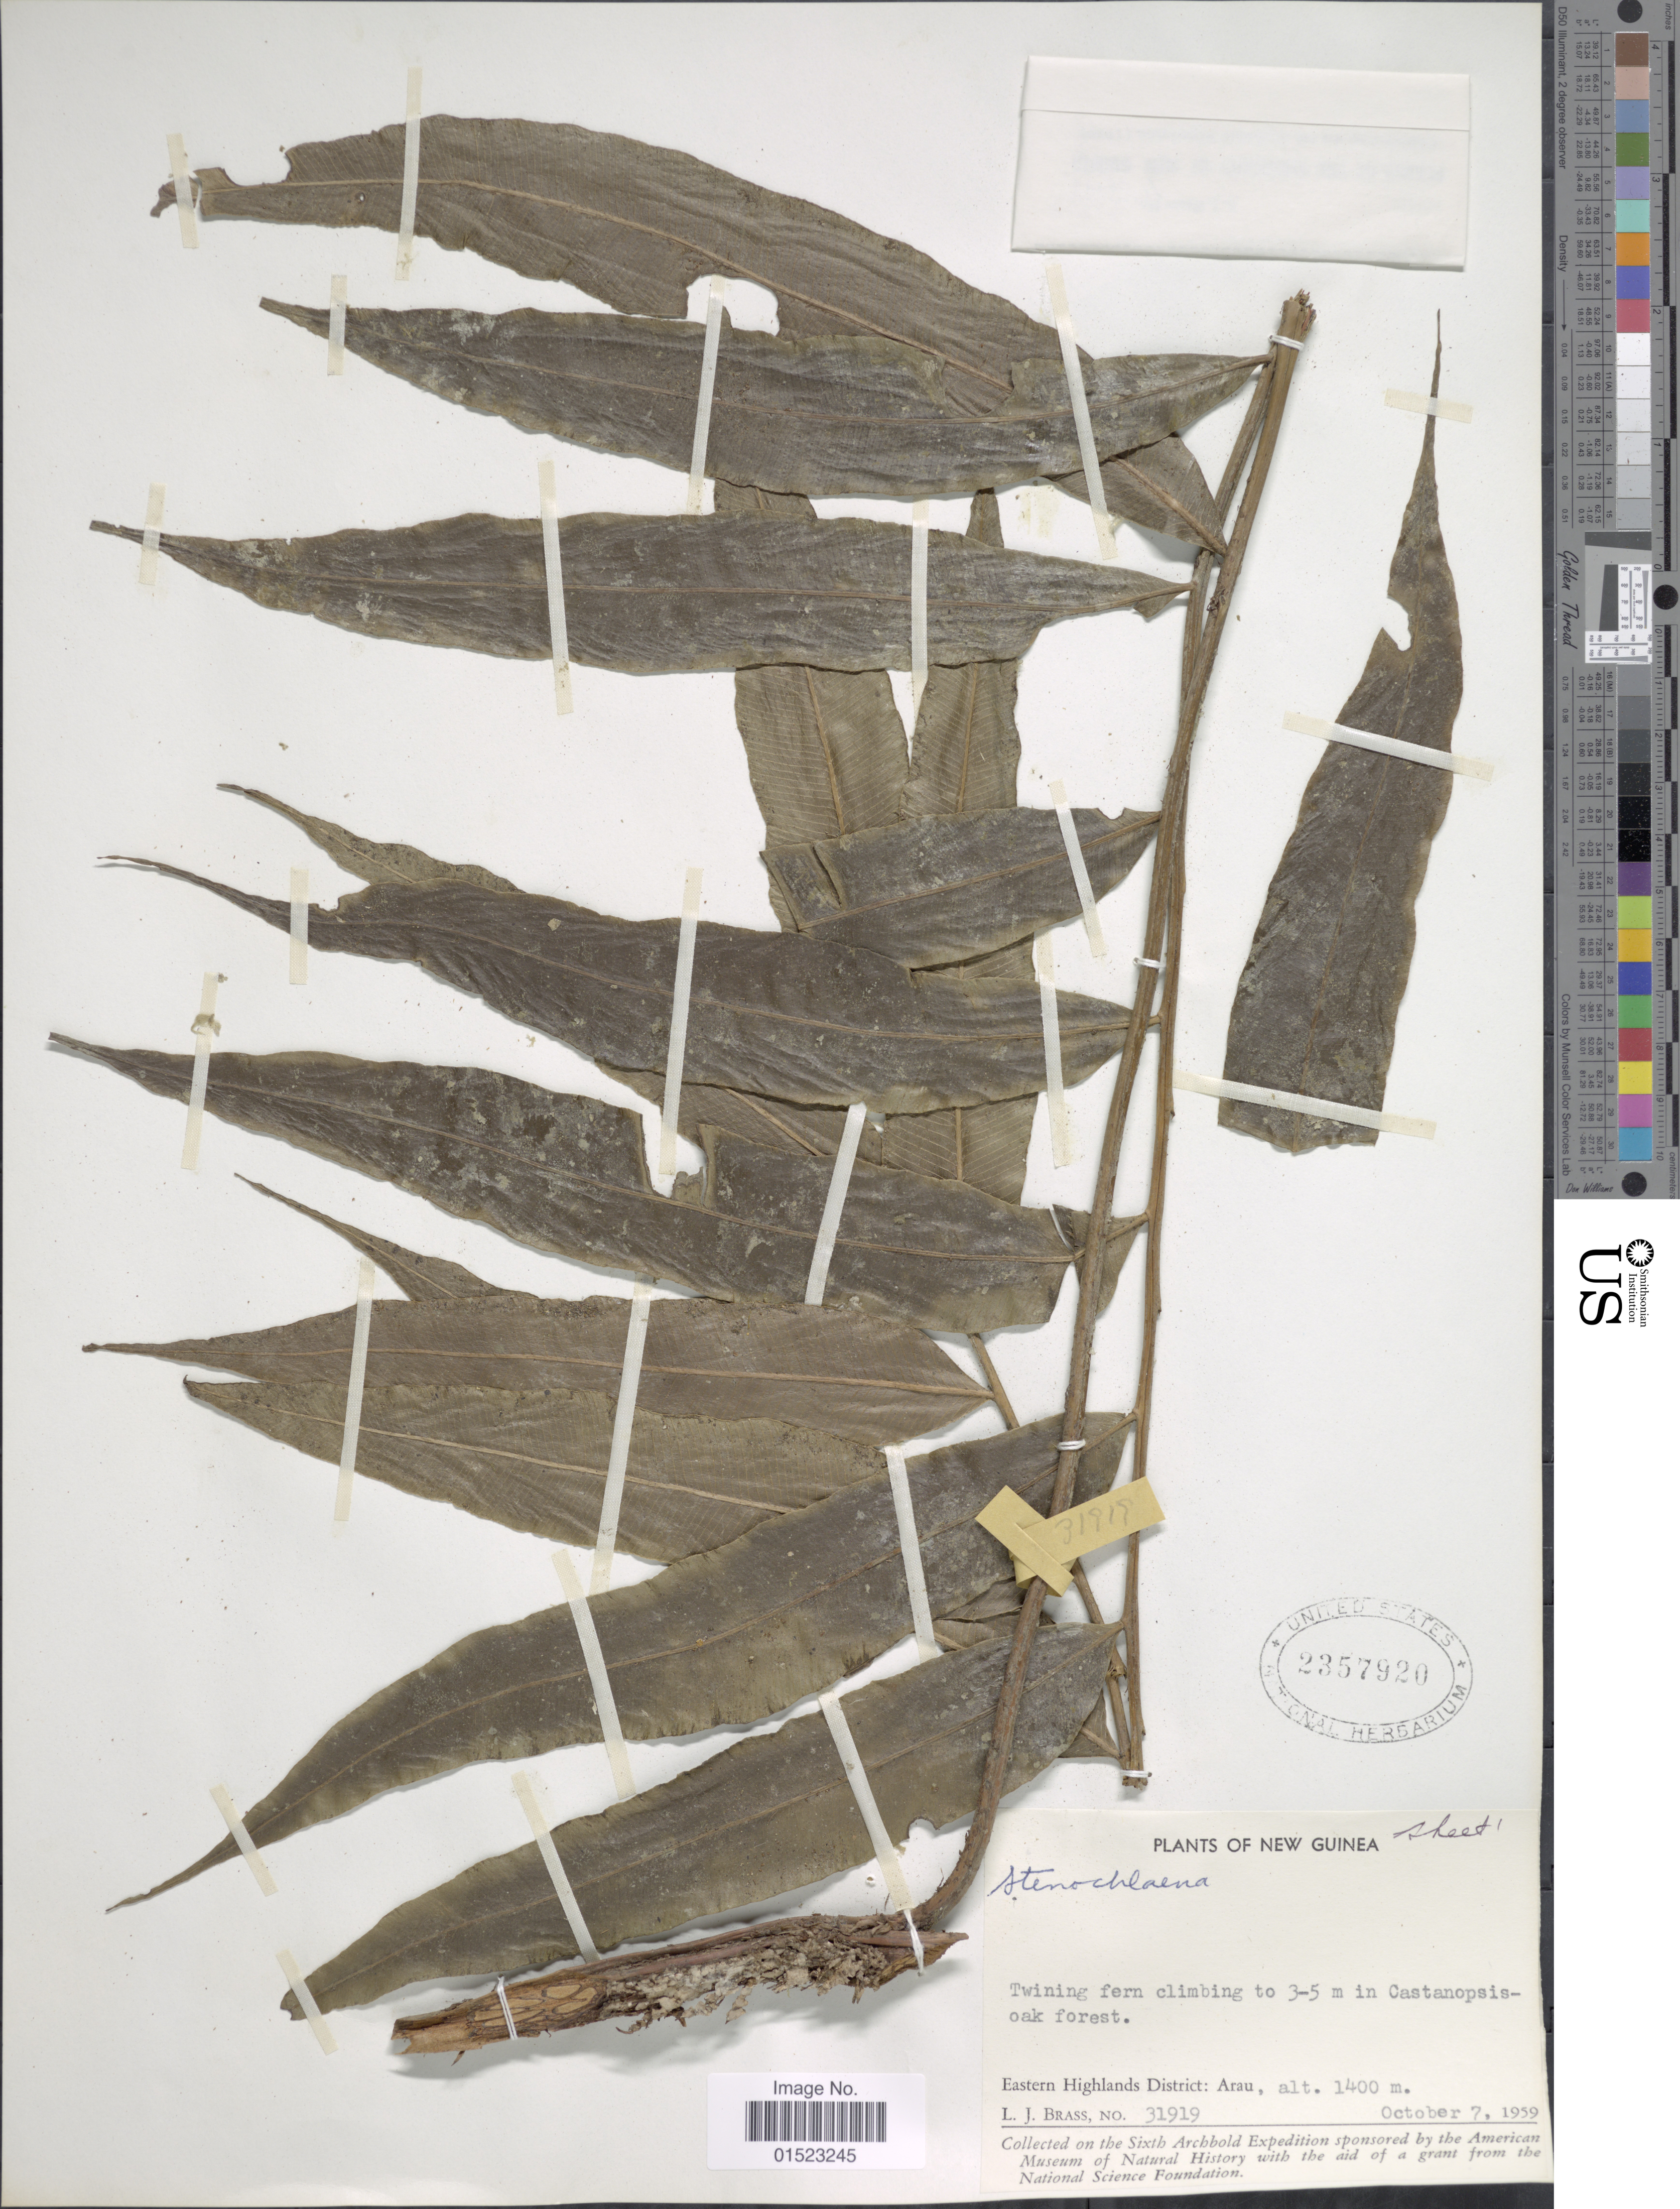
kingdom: Plantae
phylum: Tracheophyta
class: Polypodiopsida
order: Polypodiales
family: Blechnaceae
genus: Brainea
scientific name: Brainea sp.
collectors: L. J. Brass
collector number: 31919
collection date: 1959-10-07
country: Papua New Guinea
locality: Eastern Highlands District: Arau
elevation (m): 1400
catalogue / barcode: US 2357920